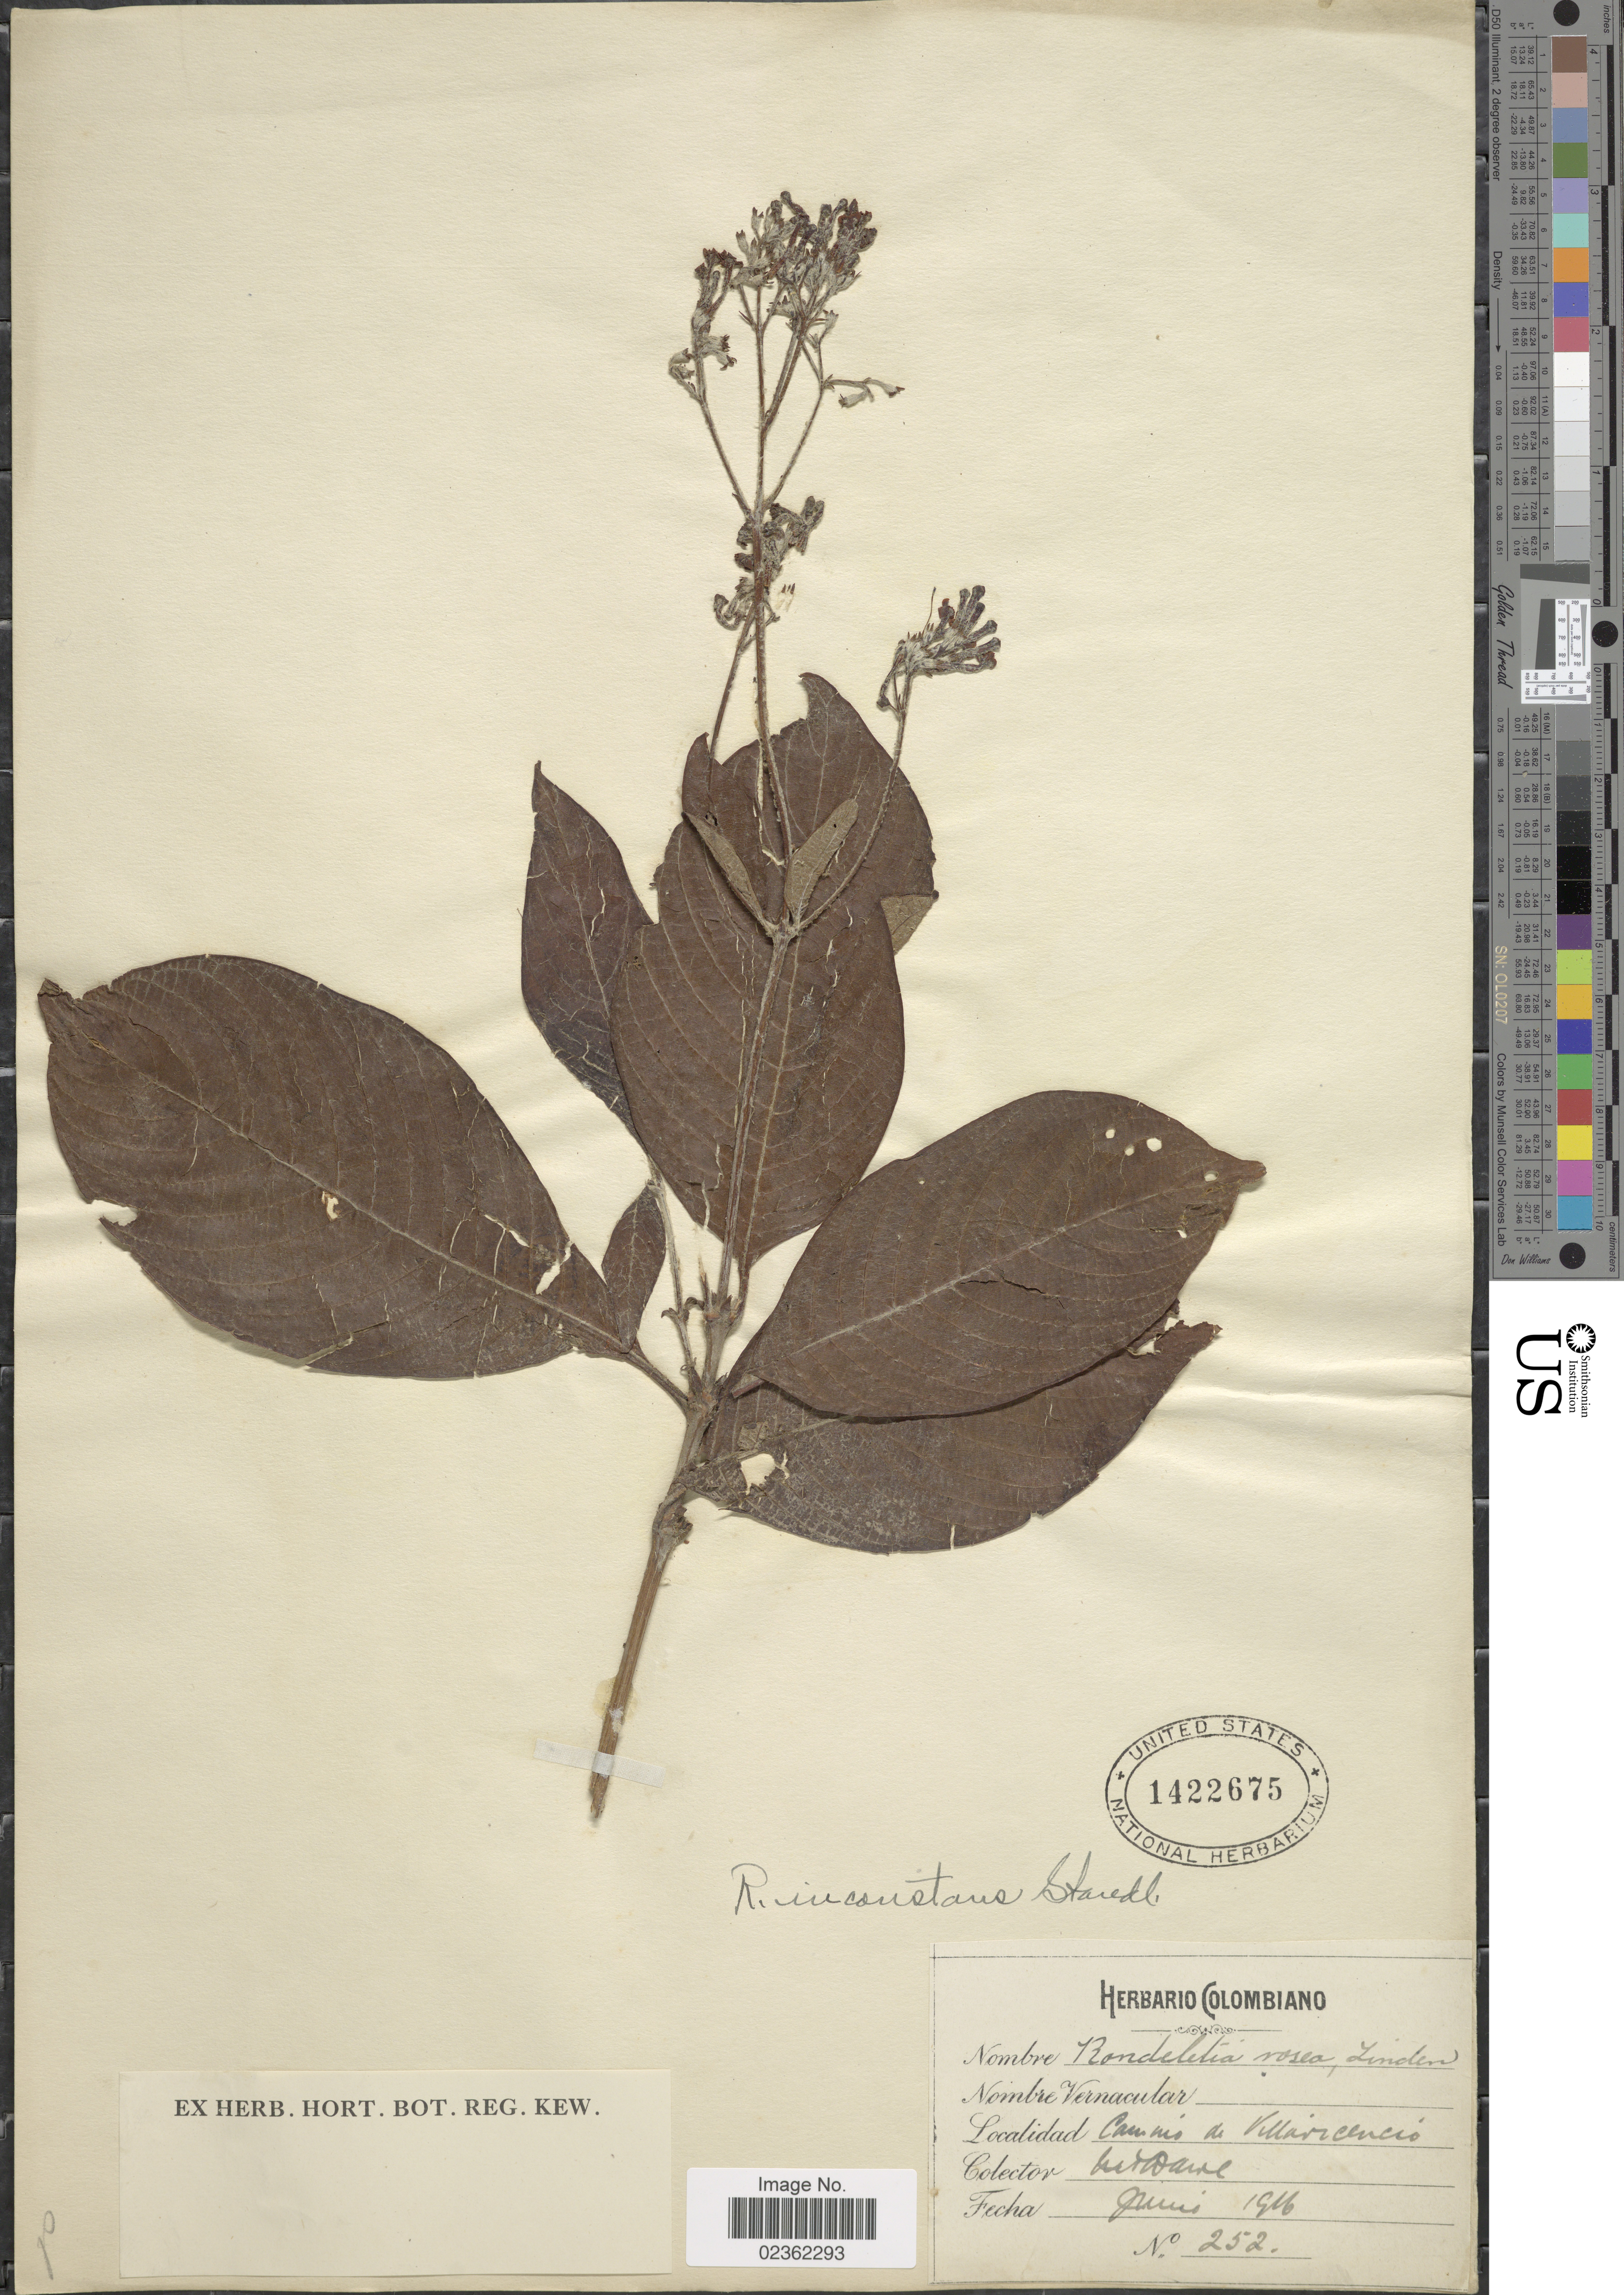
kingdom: Plantae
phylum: Tracheophyta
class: Magnoliopsida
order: Gentianales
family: Rubiaceae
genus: Rondeletia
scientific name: Rondeletia inconstans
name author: Standl.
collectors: M. T. Dawe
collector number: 252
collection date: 1916-06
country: Colombia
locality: Camino de Villavicencio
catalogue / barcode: US 1422675